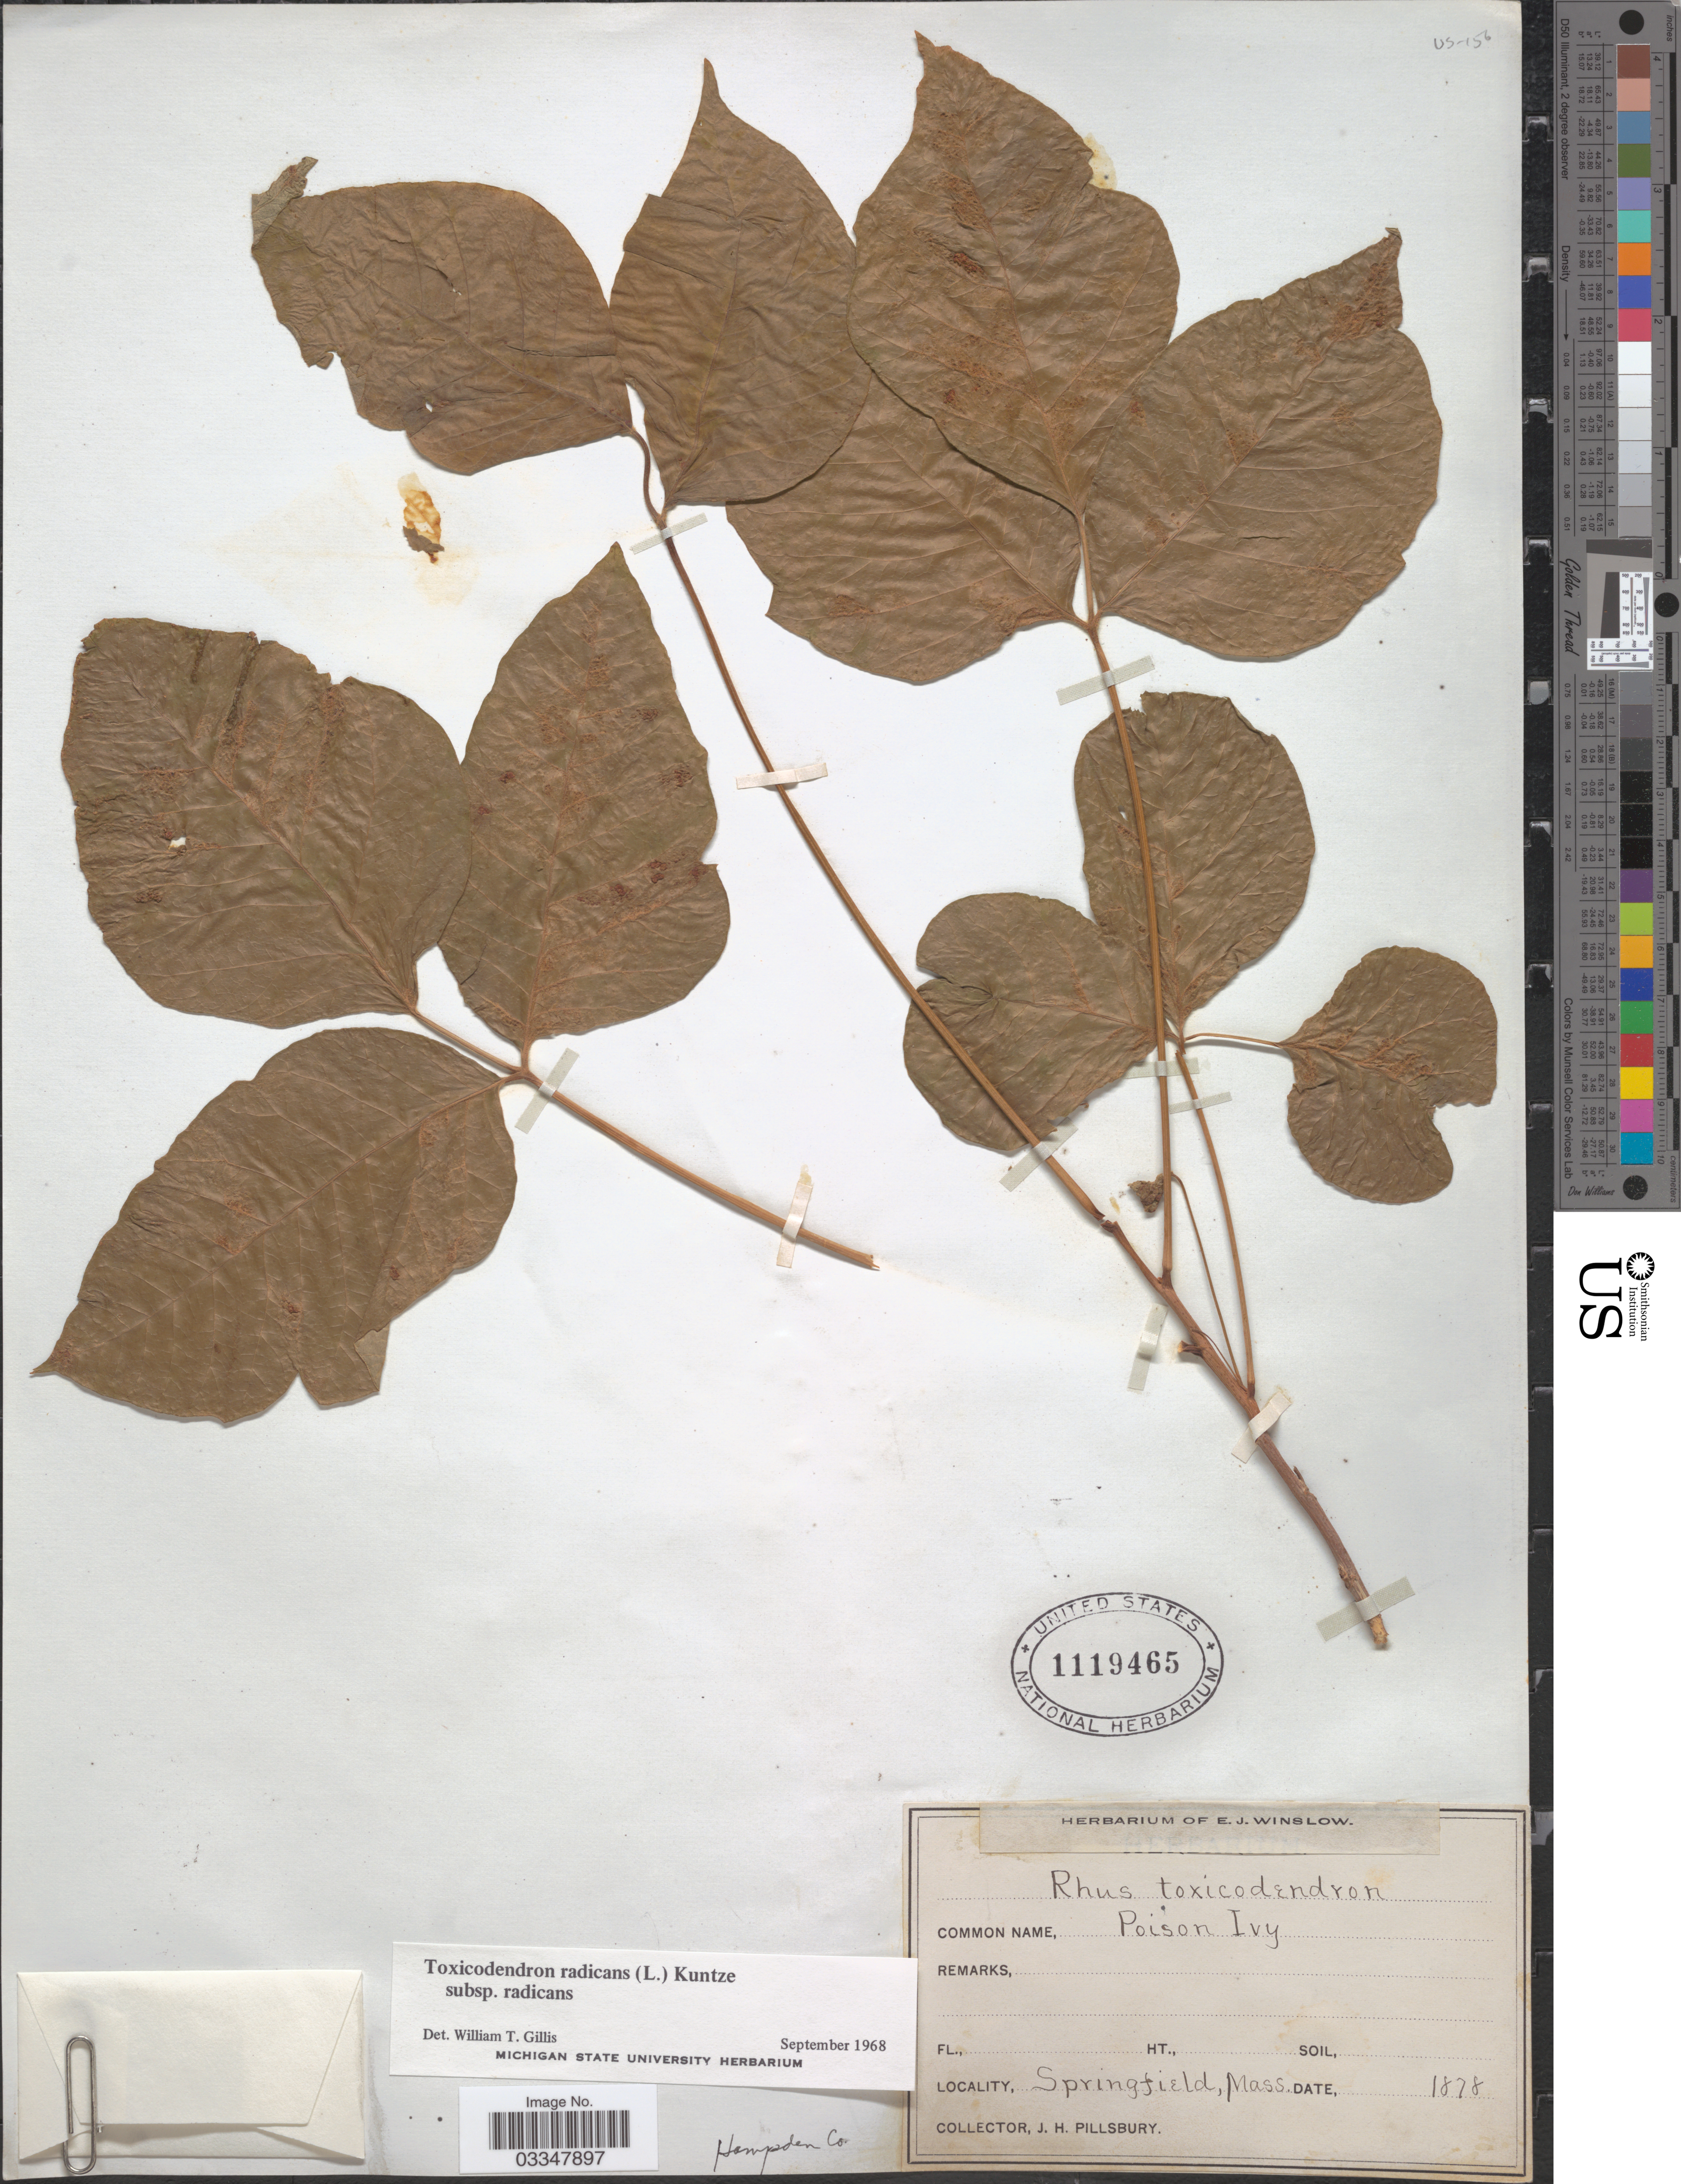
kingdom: Plantae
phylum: Tracheophyta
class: Magnoliopsida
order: Sapindales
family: Anacardiaceae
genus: Toxicodendron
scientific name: Toxicodendron radicans subsp. radicans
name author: (L.) Kuntze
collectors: J. Pillsbury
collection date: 1878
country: United States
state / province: Massachusetts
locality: Springfield. Hampden Co.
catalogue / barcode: US 1119465